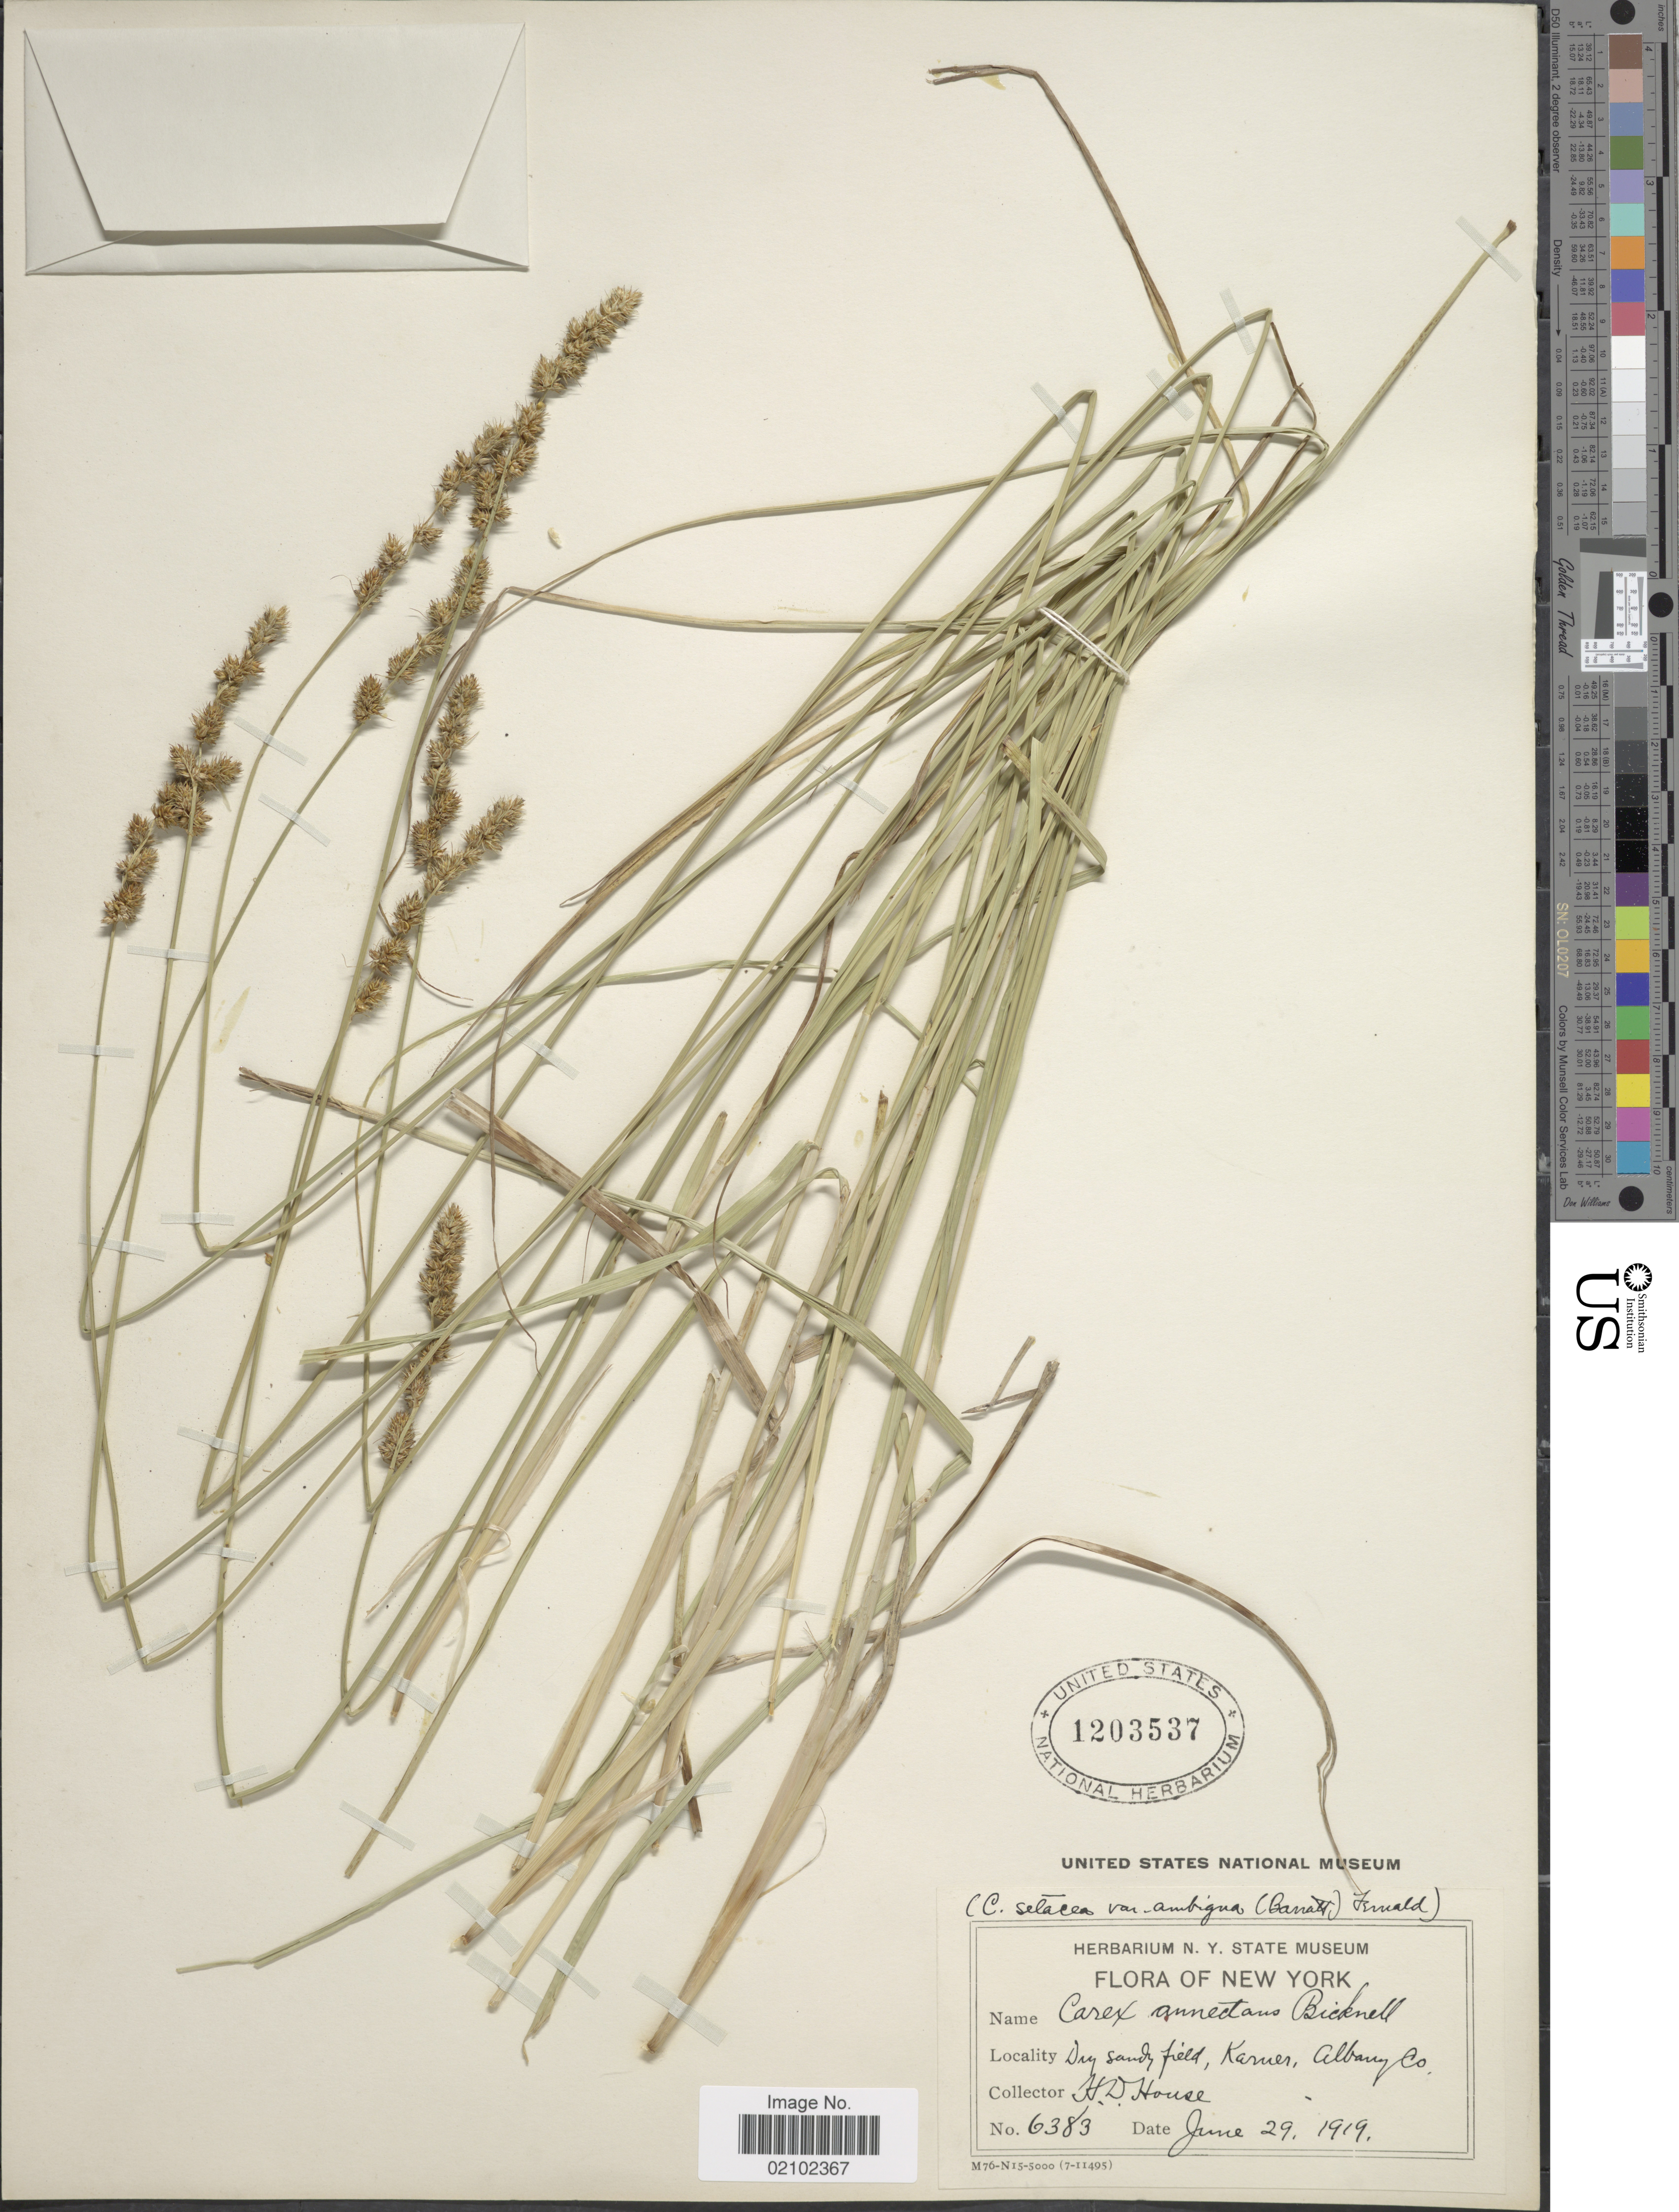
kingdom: Plantae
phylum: Tracheophyta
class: Liliopsida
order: Poales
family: Cyperaceae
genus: Carex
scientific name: Carex annectens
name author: (E.P. Bicknell) E.P. Bicknell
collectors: H. D. House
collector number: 6383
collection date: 1919-06-29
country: United States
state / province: New York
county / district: Albany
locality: Karner, Albany Co.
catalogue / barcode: US 1203537